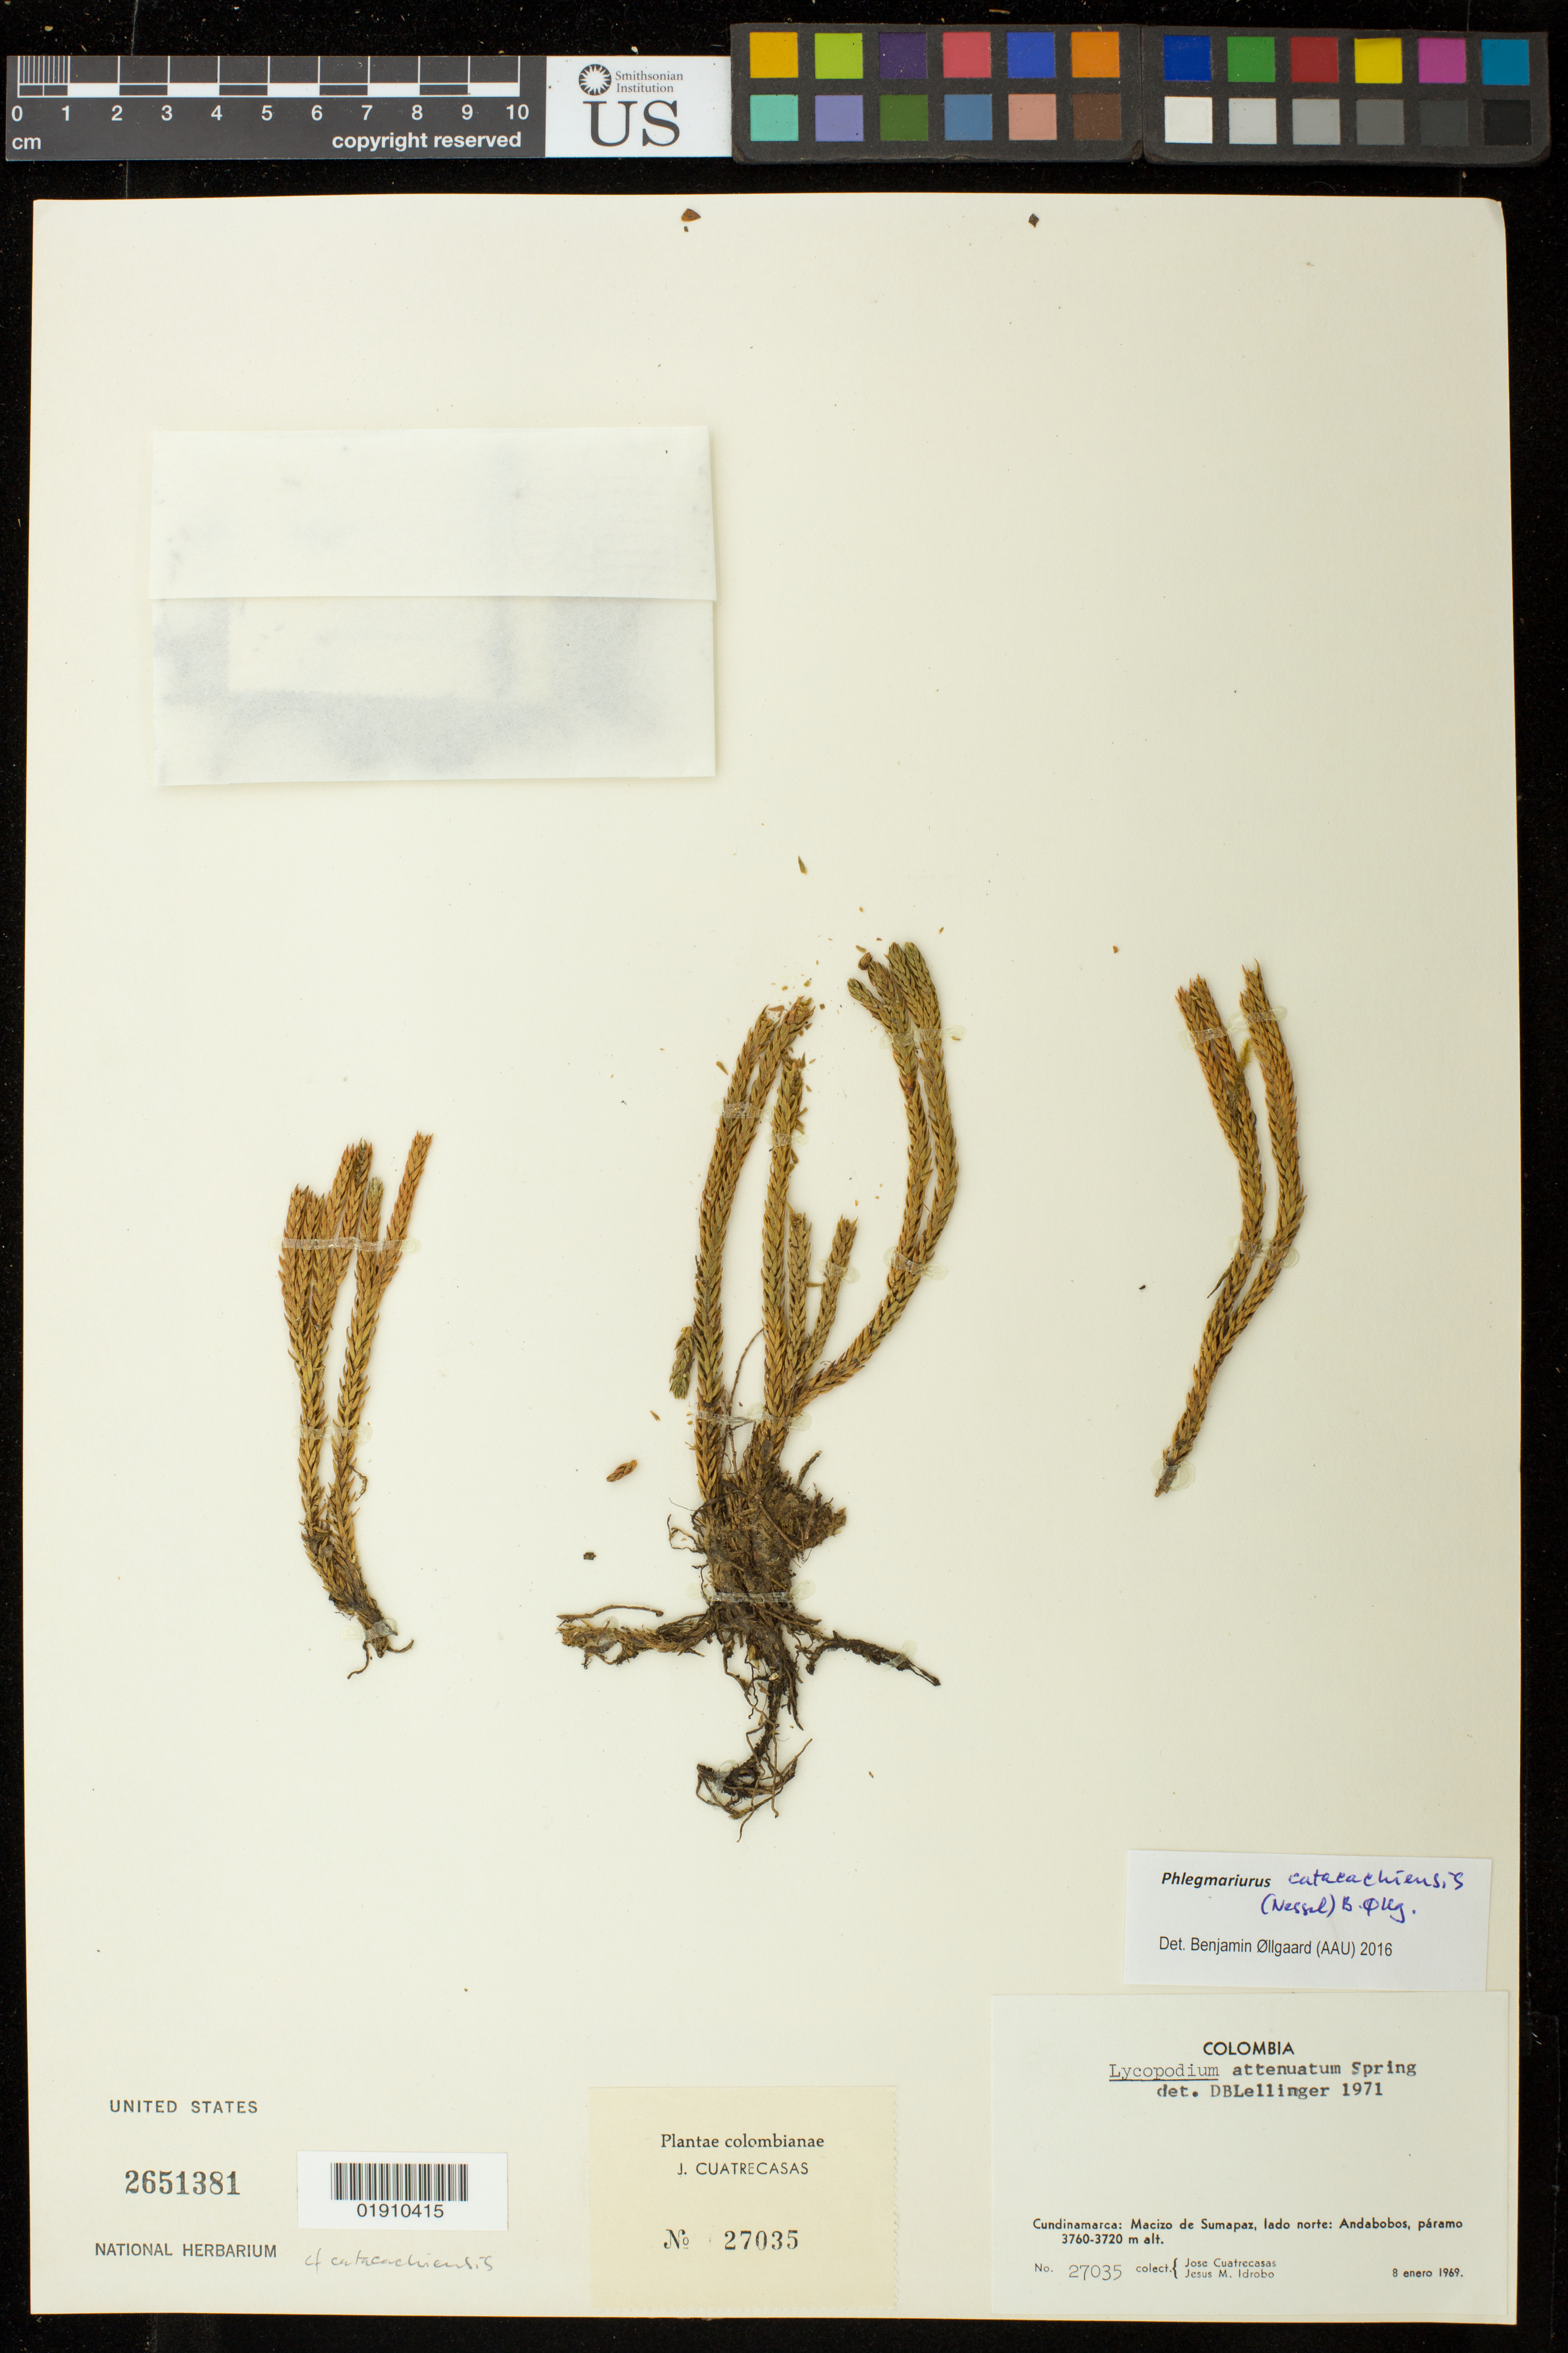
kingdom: Plantae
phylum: Tracheophyta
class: Lycopodiopsida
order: Lycopodiales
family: Lycopodiaceae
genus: Phlegmariurus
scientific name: Phlegmariurus catachiensis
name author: (Nessel) B. Øllg.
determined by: Øllgaard, Benjamin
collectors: J. Cuatrecasas & J. M. Idrobo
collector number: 27035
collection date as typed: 8 enero 1969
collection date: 1969-01-08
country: Colombia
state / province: Cundinamarca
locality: Cundinamarca: Macizo de Sumapaz, Iado norte: Andabobos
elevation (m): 3760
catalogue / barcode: US 2651381